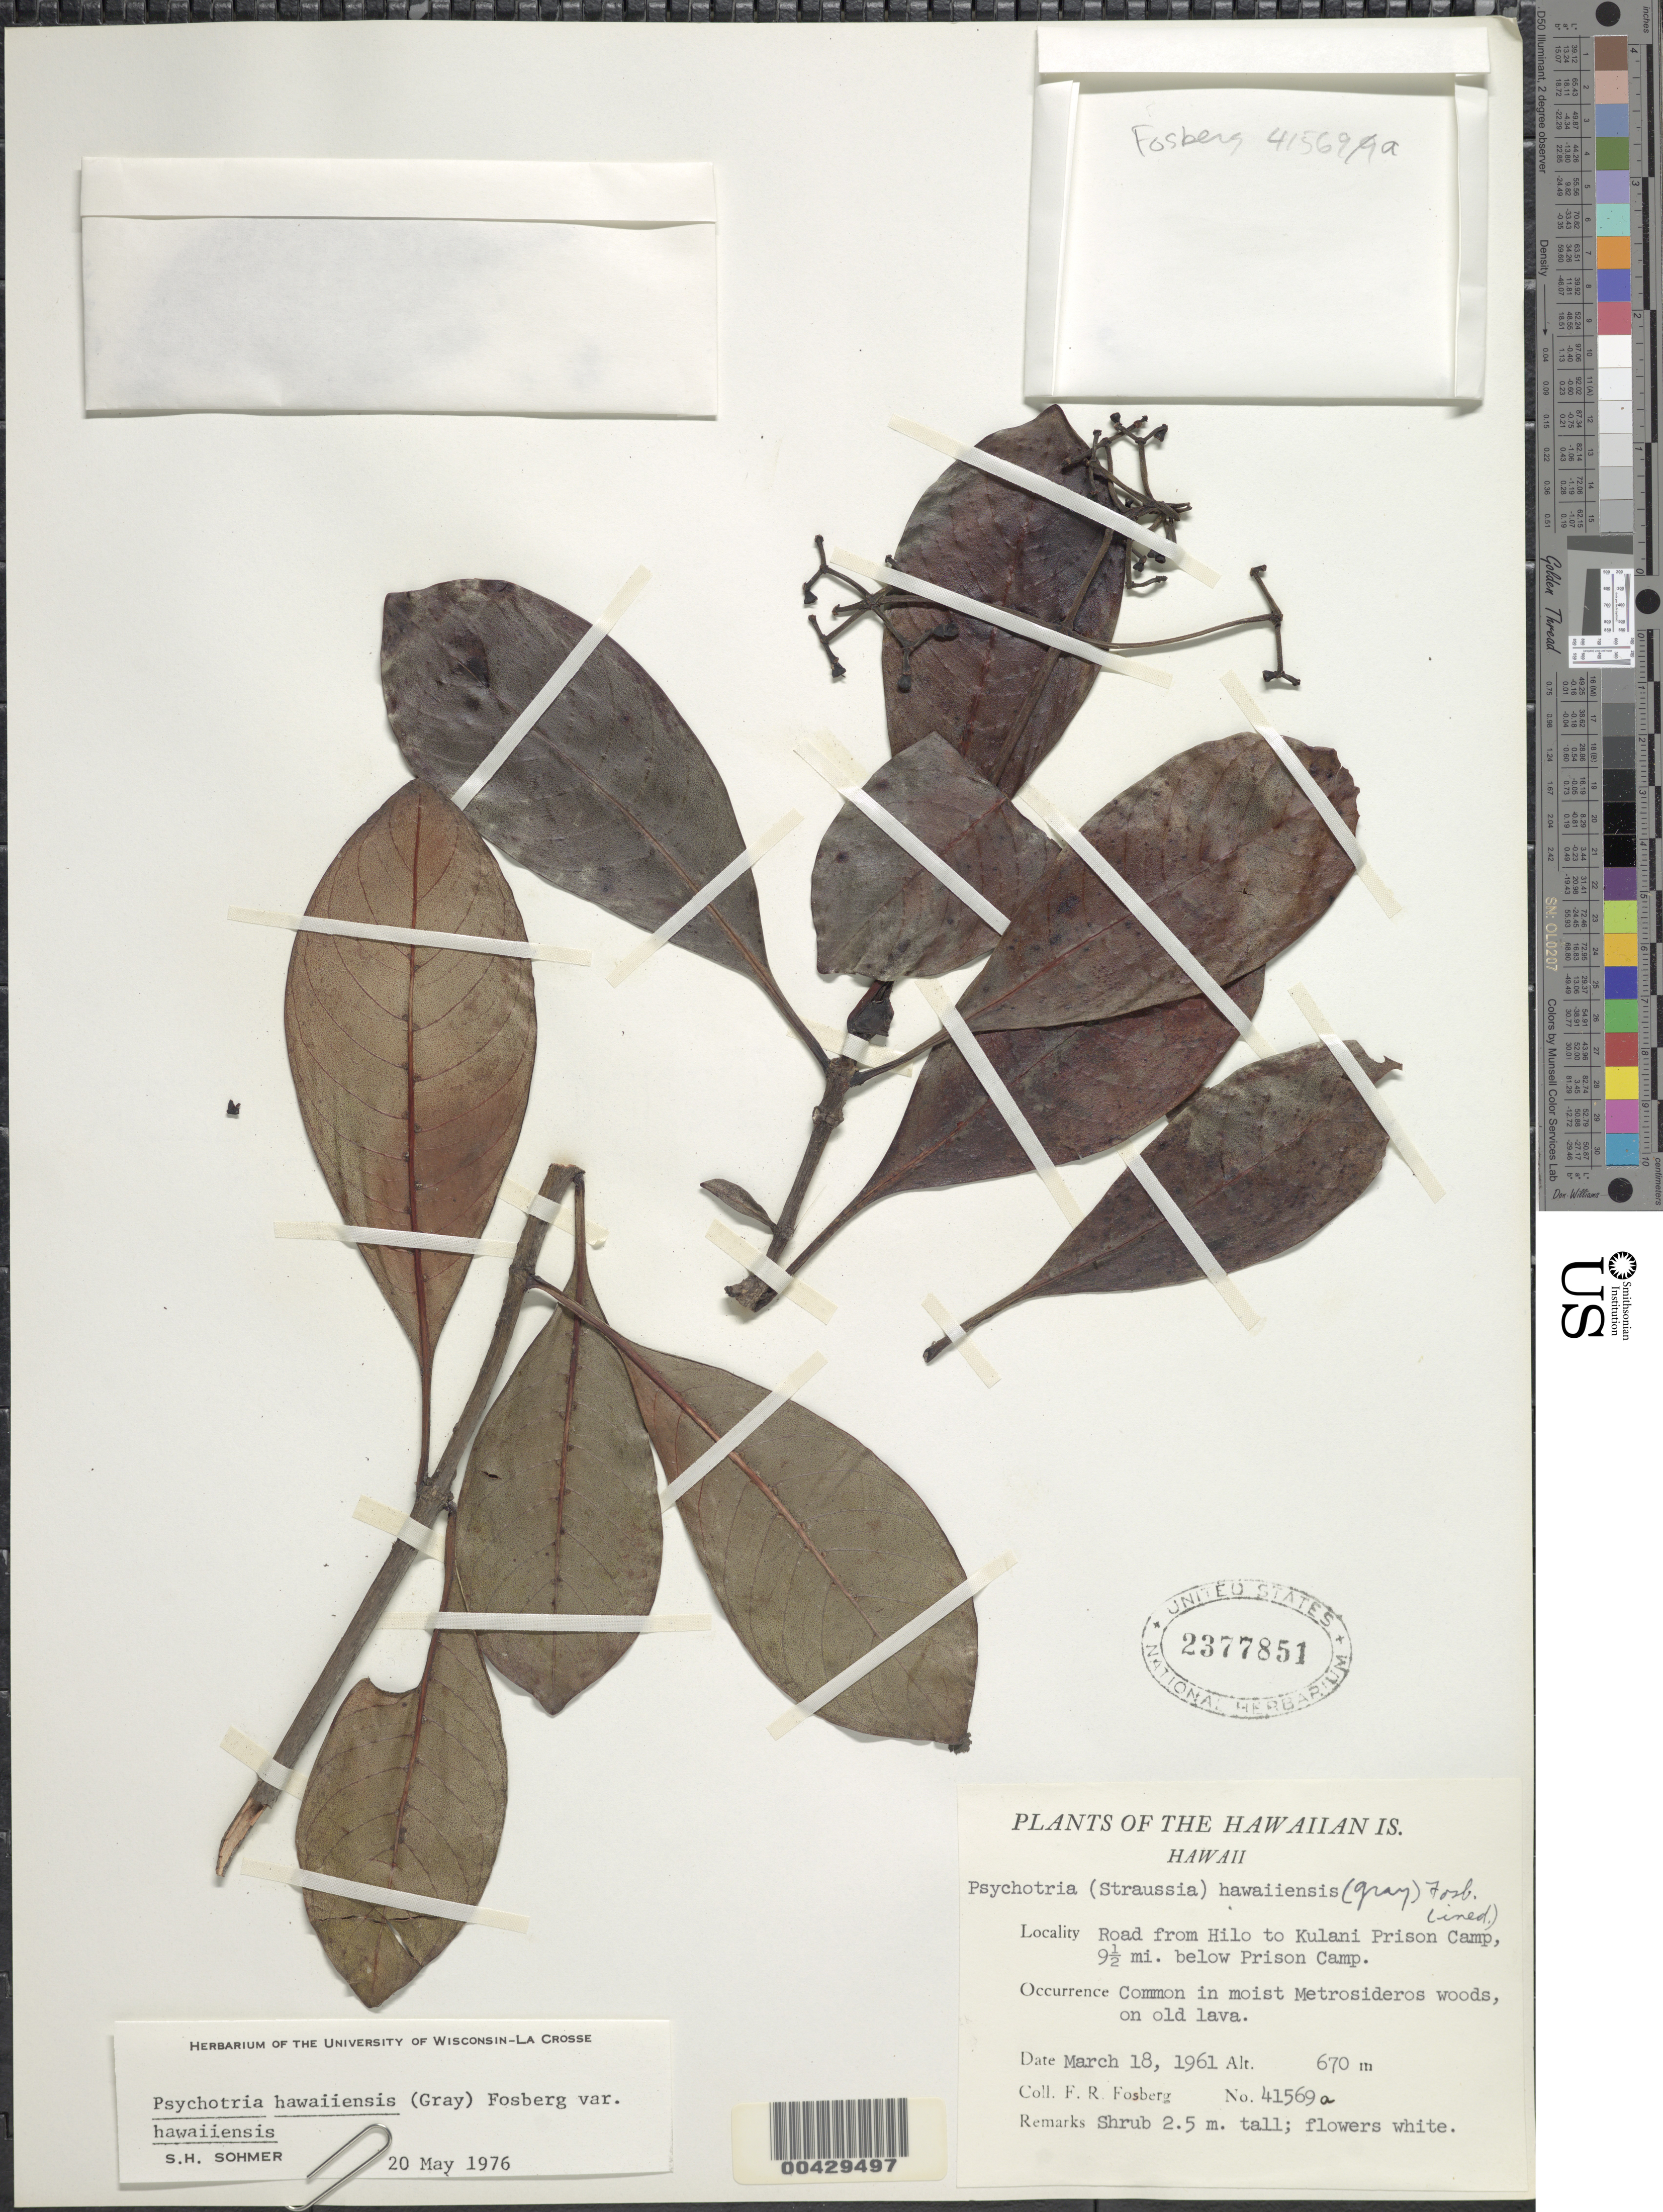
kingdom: Plantae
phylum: Tracheophyta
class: Magnoliopsida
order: Gentianales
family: Rubiaceae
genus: Psychotria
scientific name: Psychotria hawaiiensis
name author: (A. Gray) Fosberg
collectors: F. R. Fosberg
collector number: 41569a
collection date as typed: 18 Mar 1961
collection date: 1961-03-18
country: United States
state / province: Hawaii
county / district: Hawaii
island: Hawaii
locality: Road from Hilo to Kulani Prison Camp, 9 1/2 miles below Prison Camp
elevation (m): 670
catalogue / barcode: US 2377851